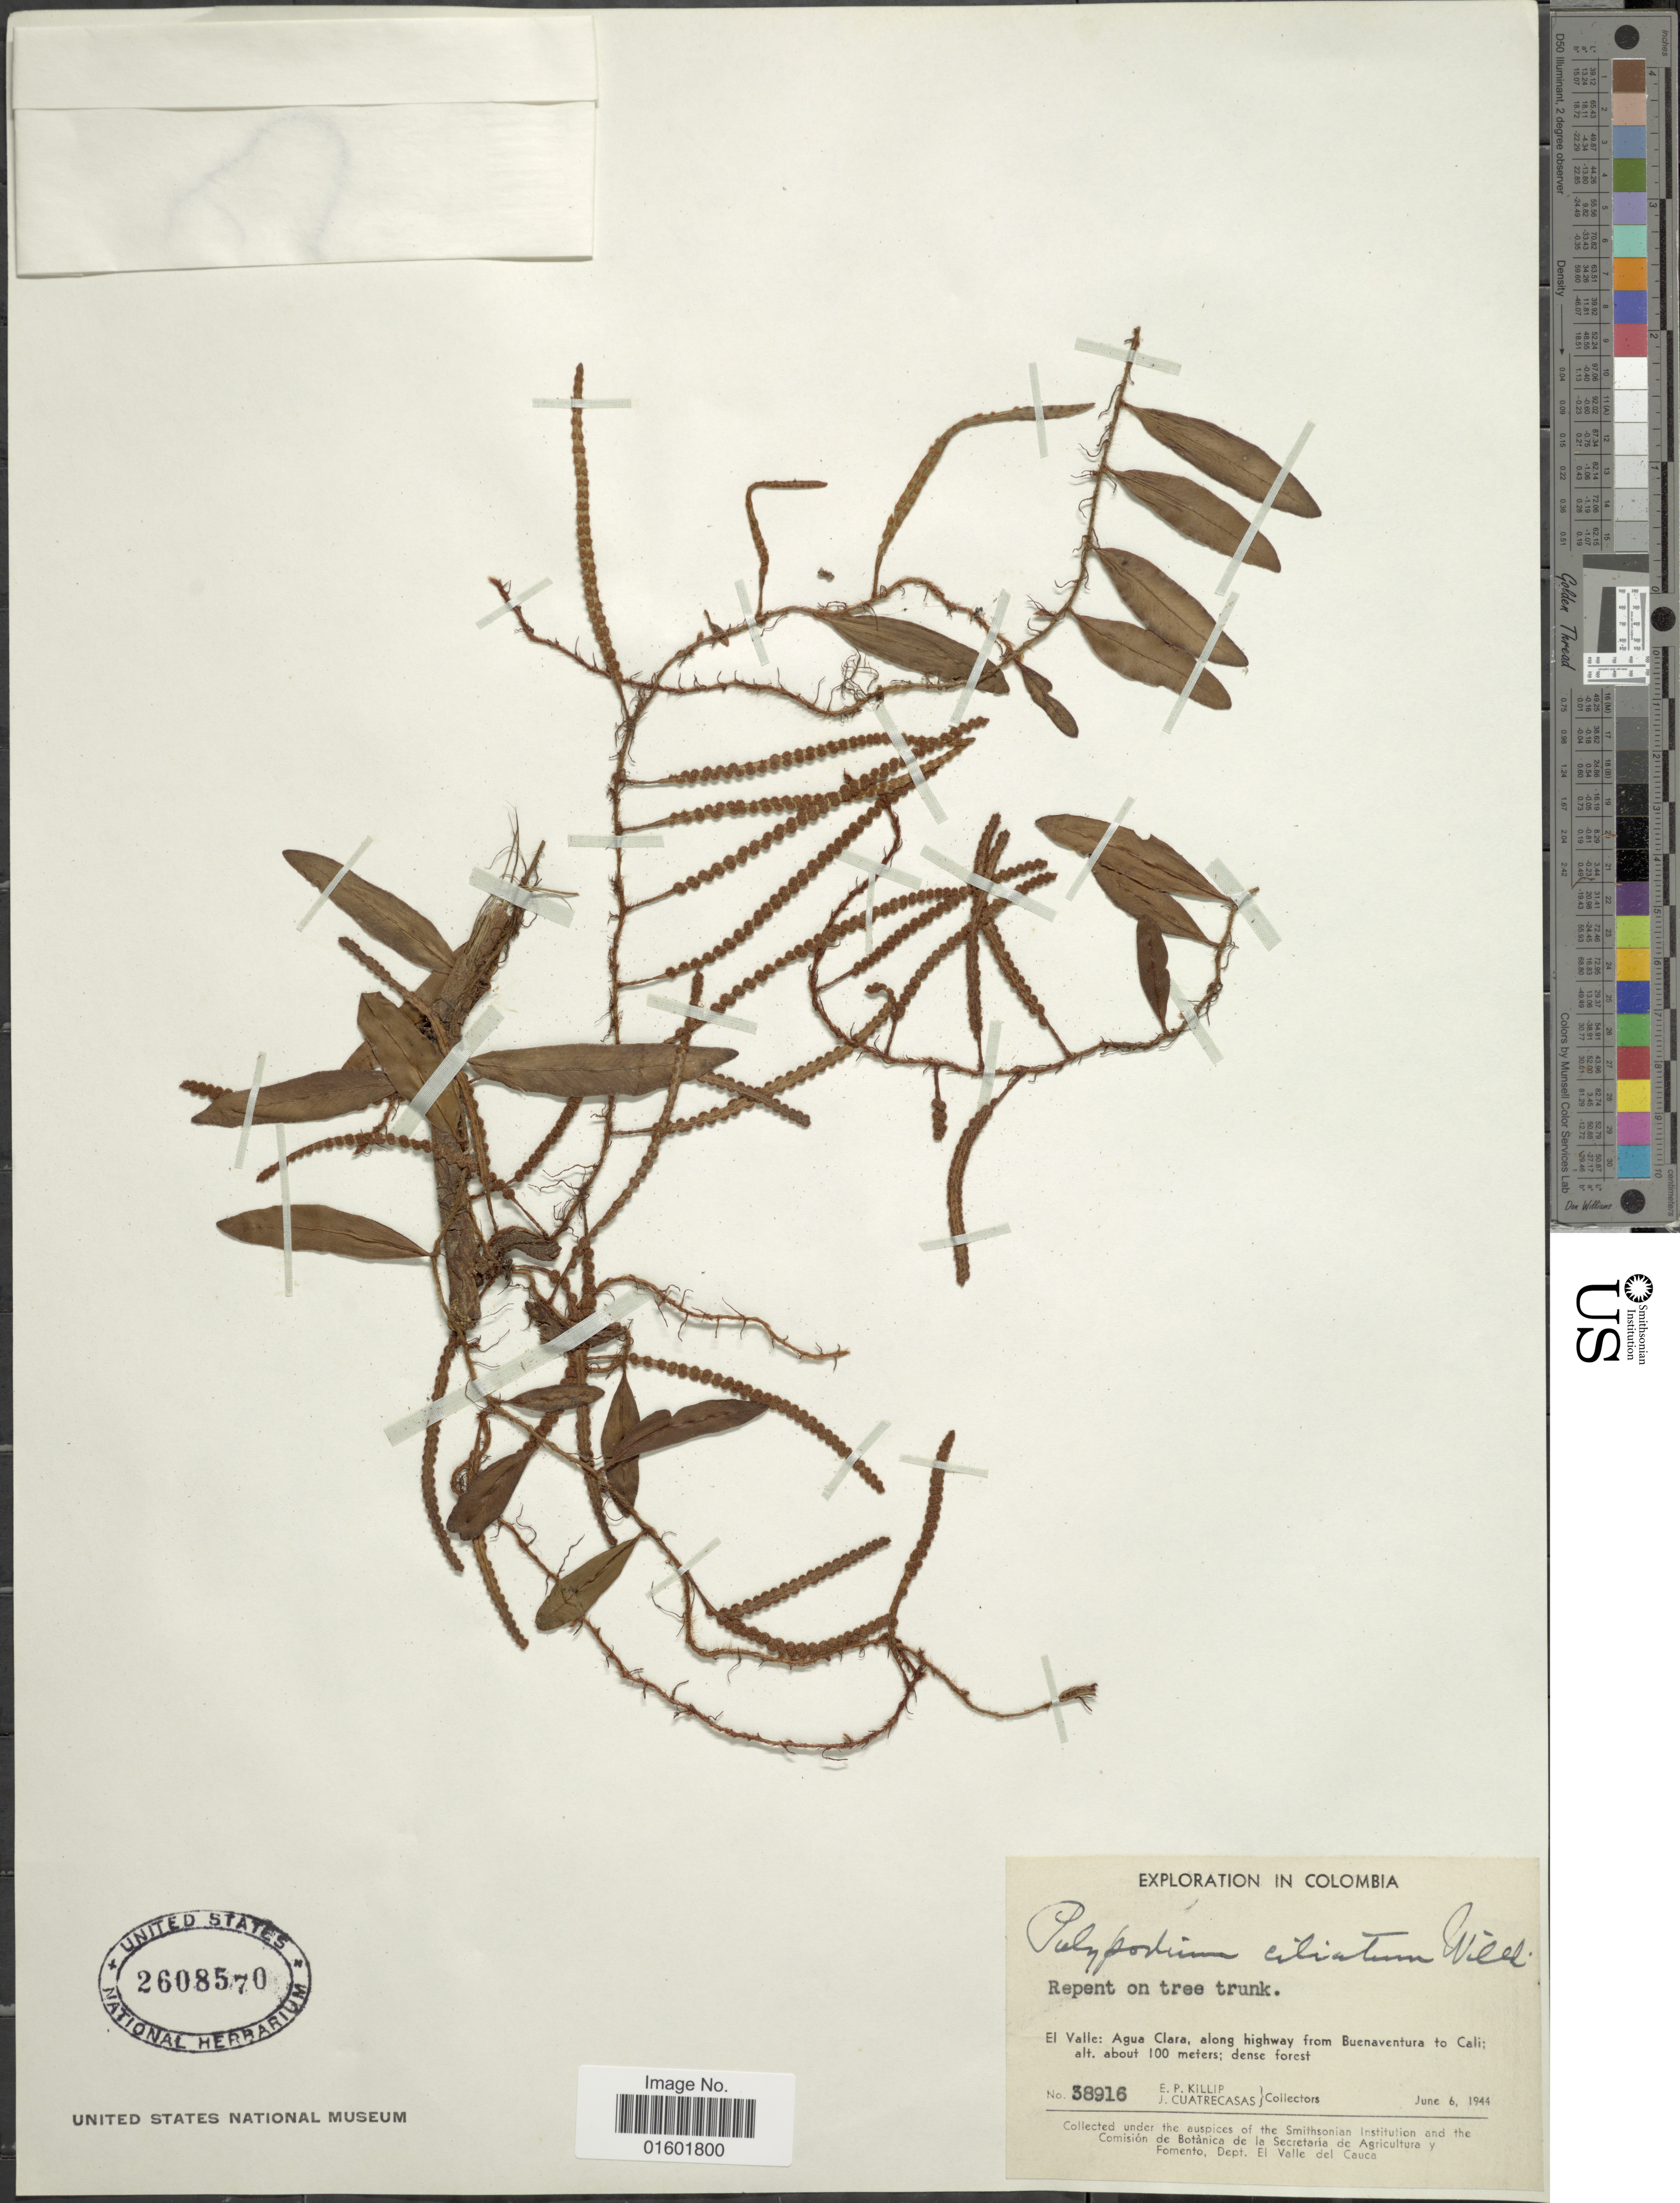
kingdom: Plantae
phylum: Tracheophyta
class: Polypodiopsida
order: Polypodiales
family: Polypodiaceae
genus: Microgramma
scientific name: Microgramma reptans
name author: (Cav.) A.R. Sm.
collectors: E. P. Killip & J. Cuatrecasas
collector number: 38916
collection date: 1944-06-06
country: Colombia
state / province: Valle del Cauca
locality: Agua Clara, along highway from Buenaventura to Cali; dense forest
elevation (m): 100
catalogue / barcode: US 2608570